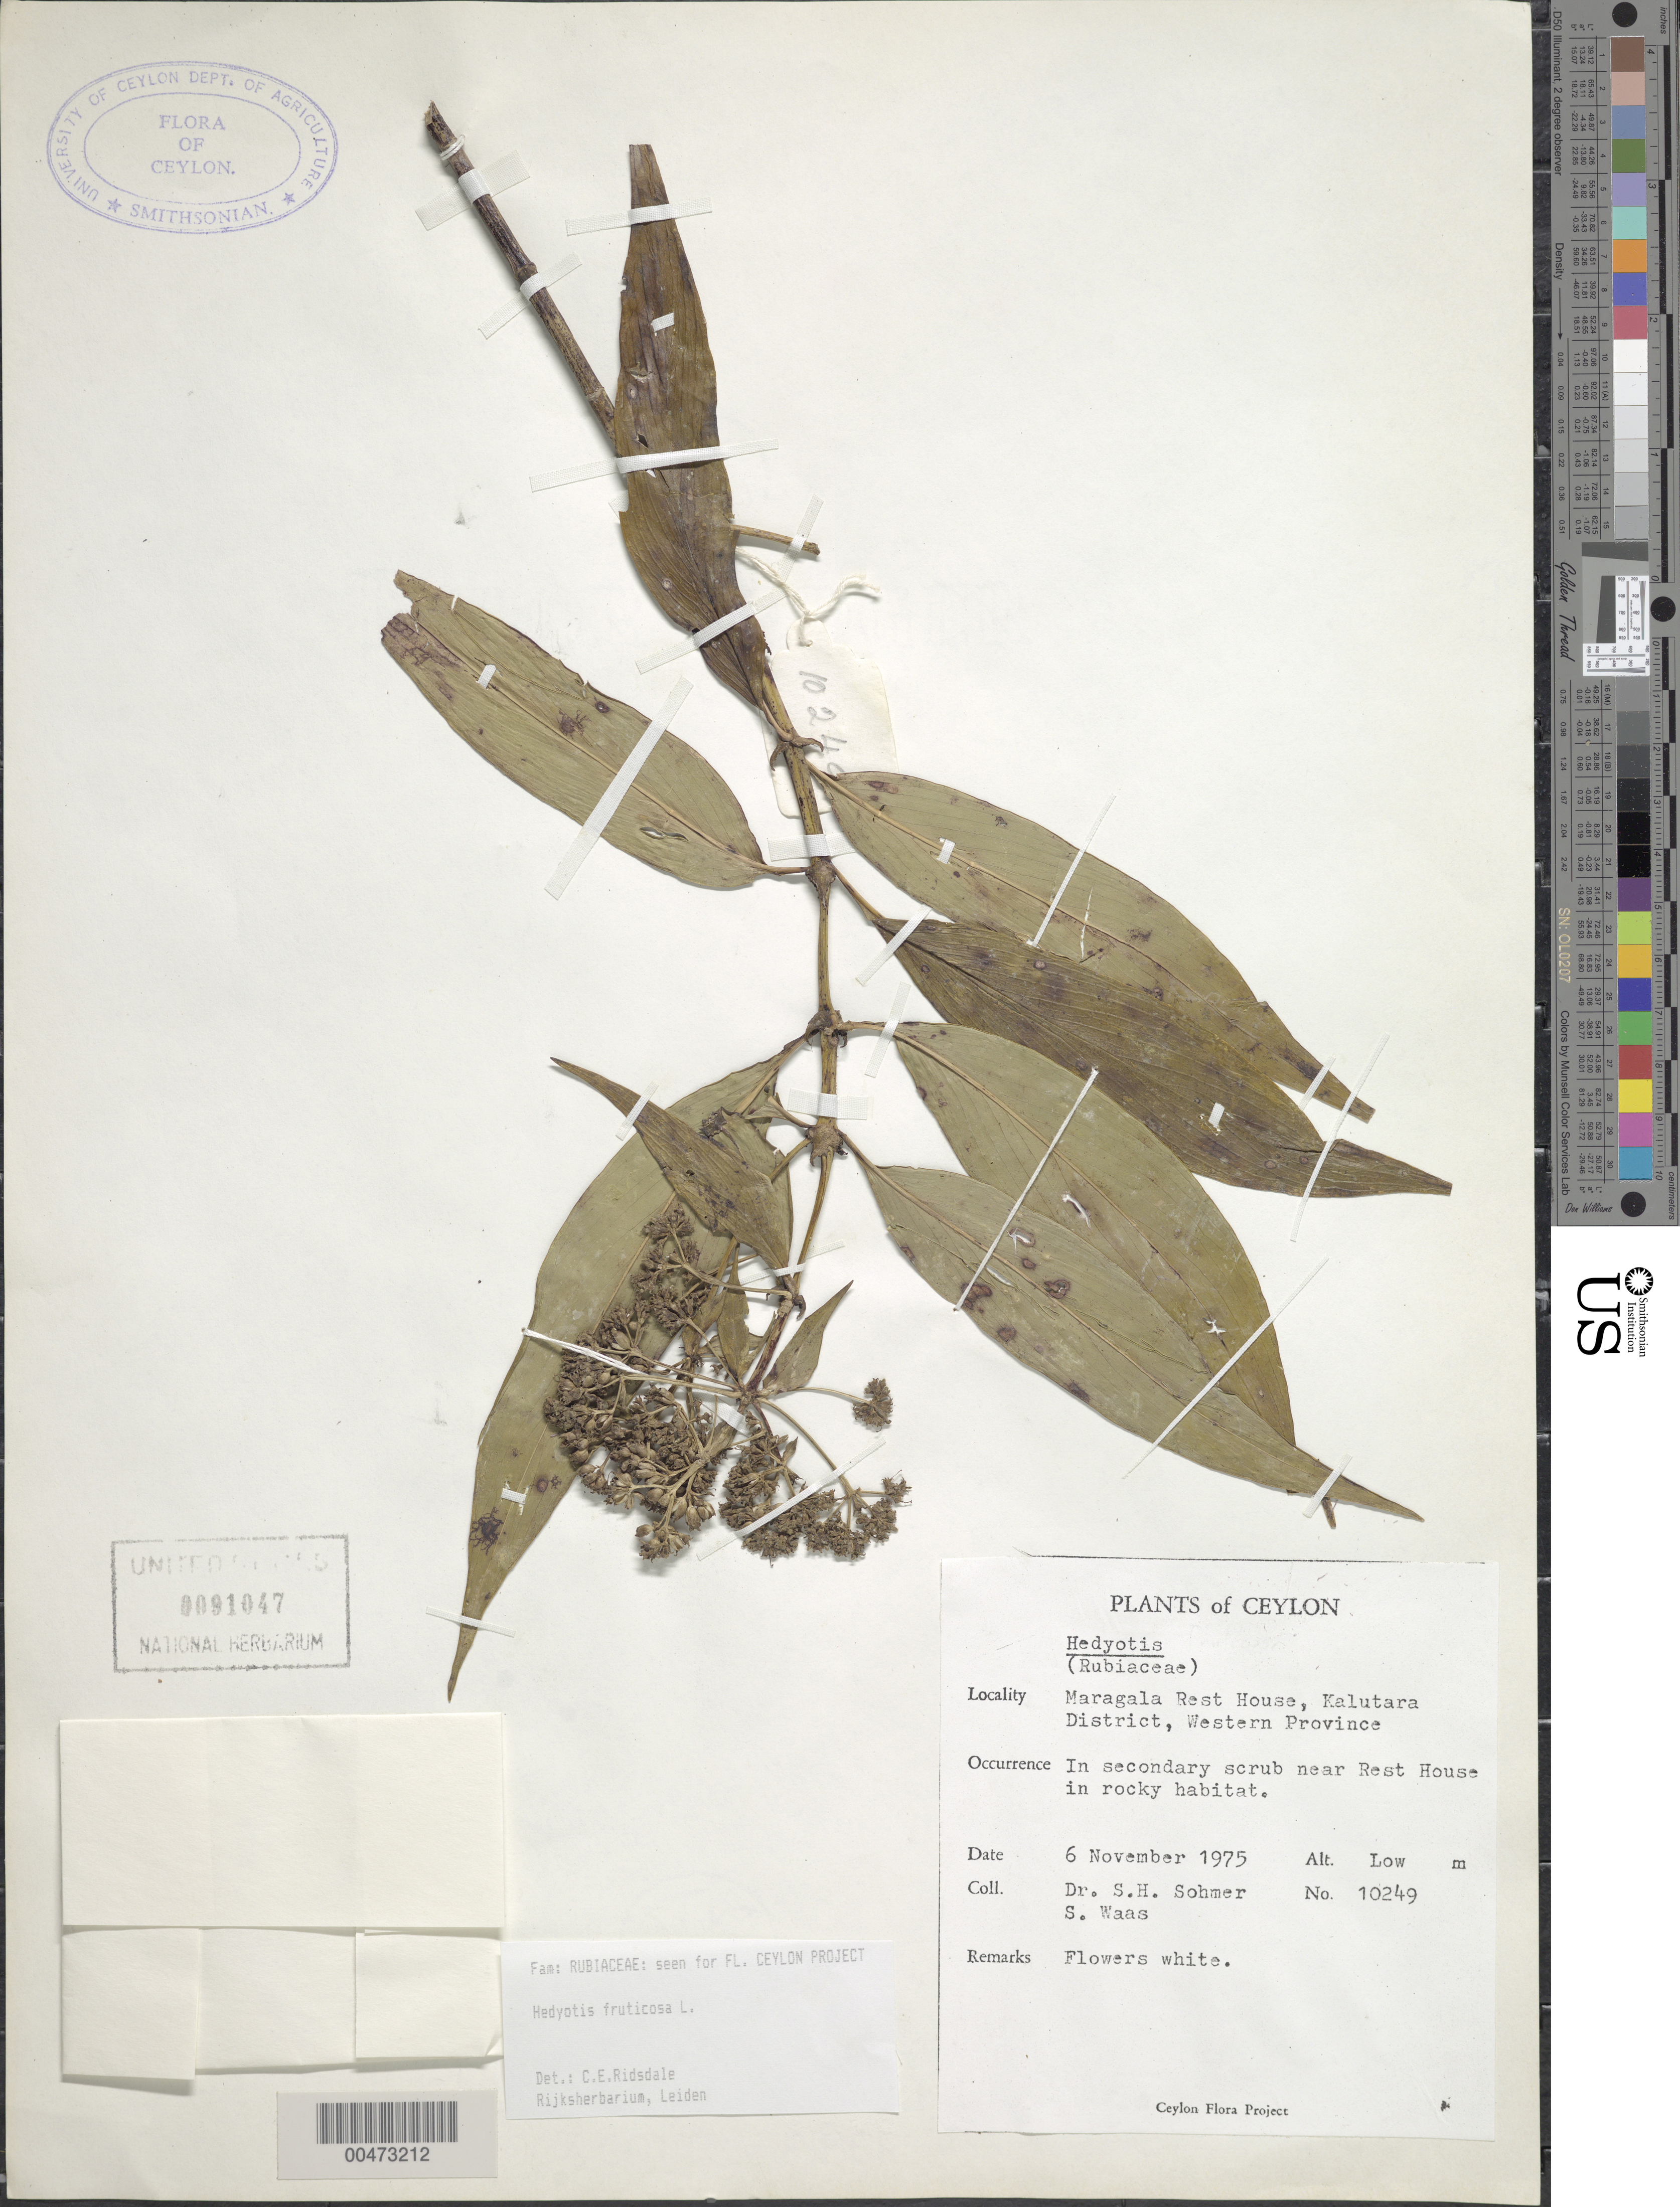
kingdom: Plantae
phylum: Tracheophyta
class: Magnoliopsida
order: Gentianales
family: Rubiaceae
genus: Hedyotis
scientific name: Hedyotis fruticosa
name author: L.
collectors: S. H. Sohmer & S. Waas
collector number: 10249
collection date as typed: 06 Nov 1975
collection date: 1975-11-06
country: Sri Lanka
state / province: Western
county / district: Kalutara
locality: Maragala Rest House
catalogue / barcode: US 91047